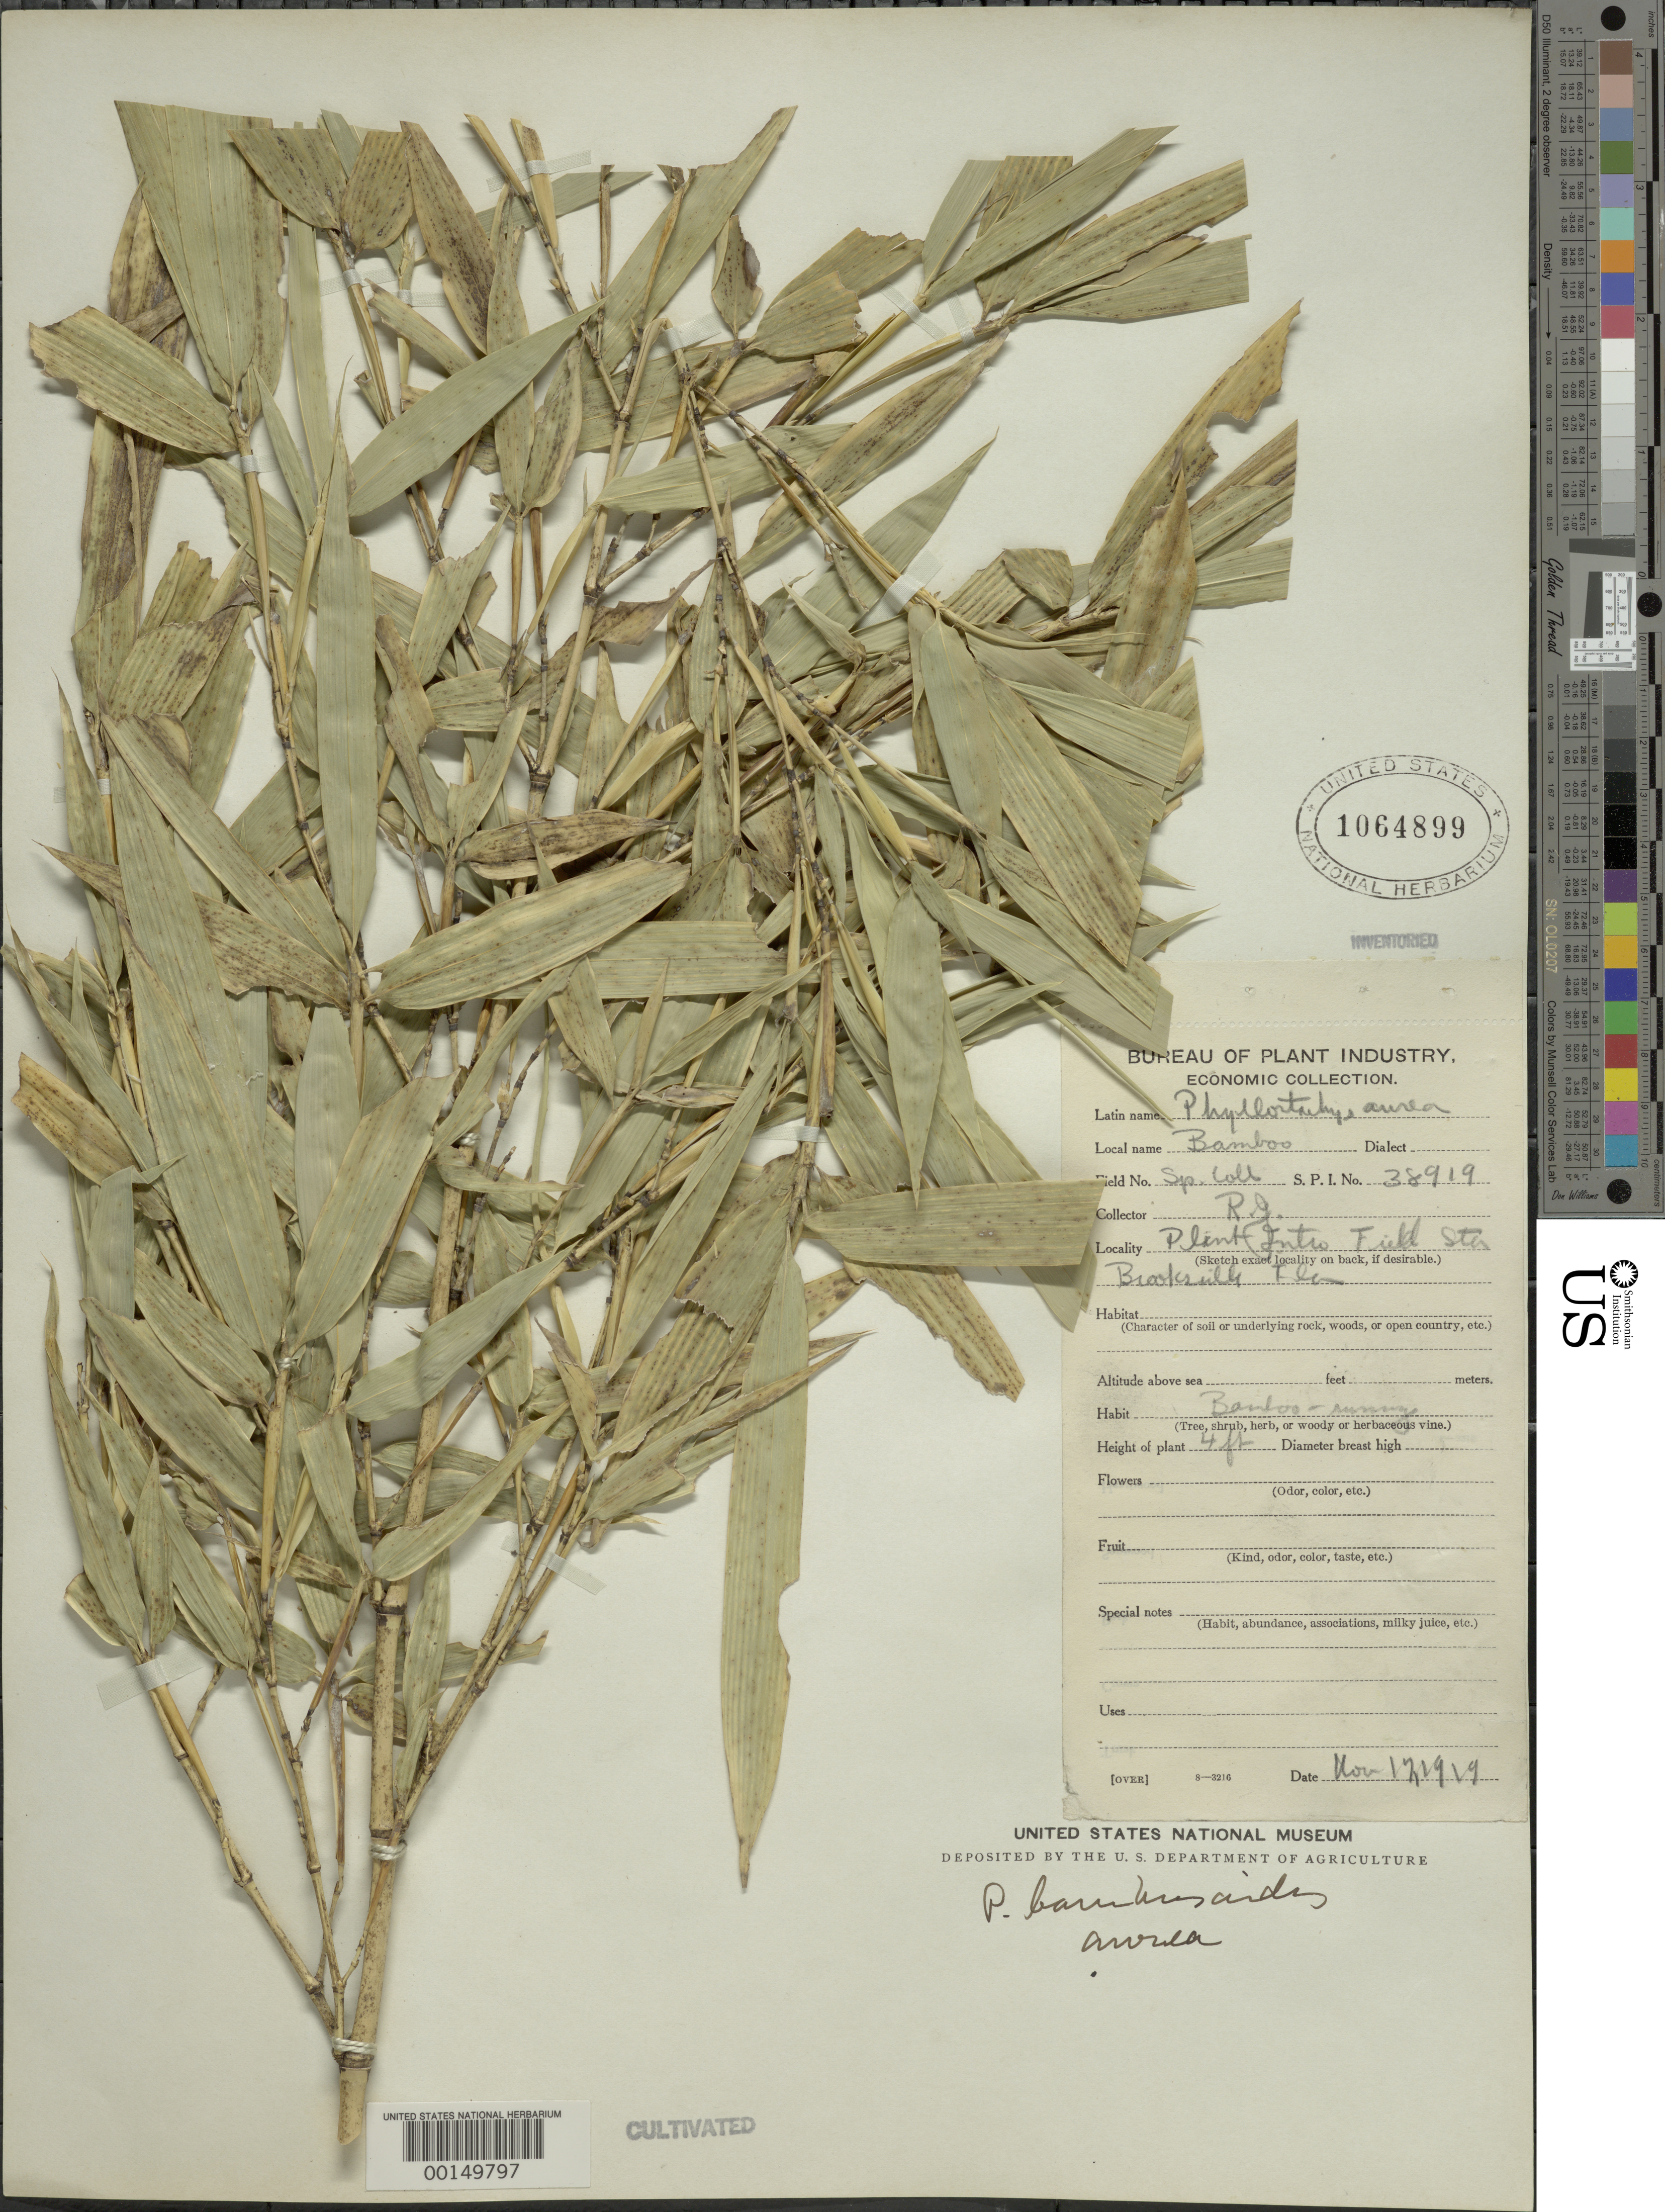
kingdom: Plantae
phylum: Tracheophyta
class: Liliopsida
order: Poales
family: Poaceae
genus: Phyllostachys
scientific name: Phyllostachys aurea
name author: Rivière & C. Rivière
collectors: R. J.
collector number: SPI 38919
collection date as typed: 12 Nov 1919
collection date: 1919-11-12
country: United States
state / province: Florida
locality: Brookesville, plant intro. field station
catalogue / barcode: US 1064899